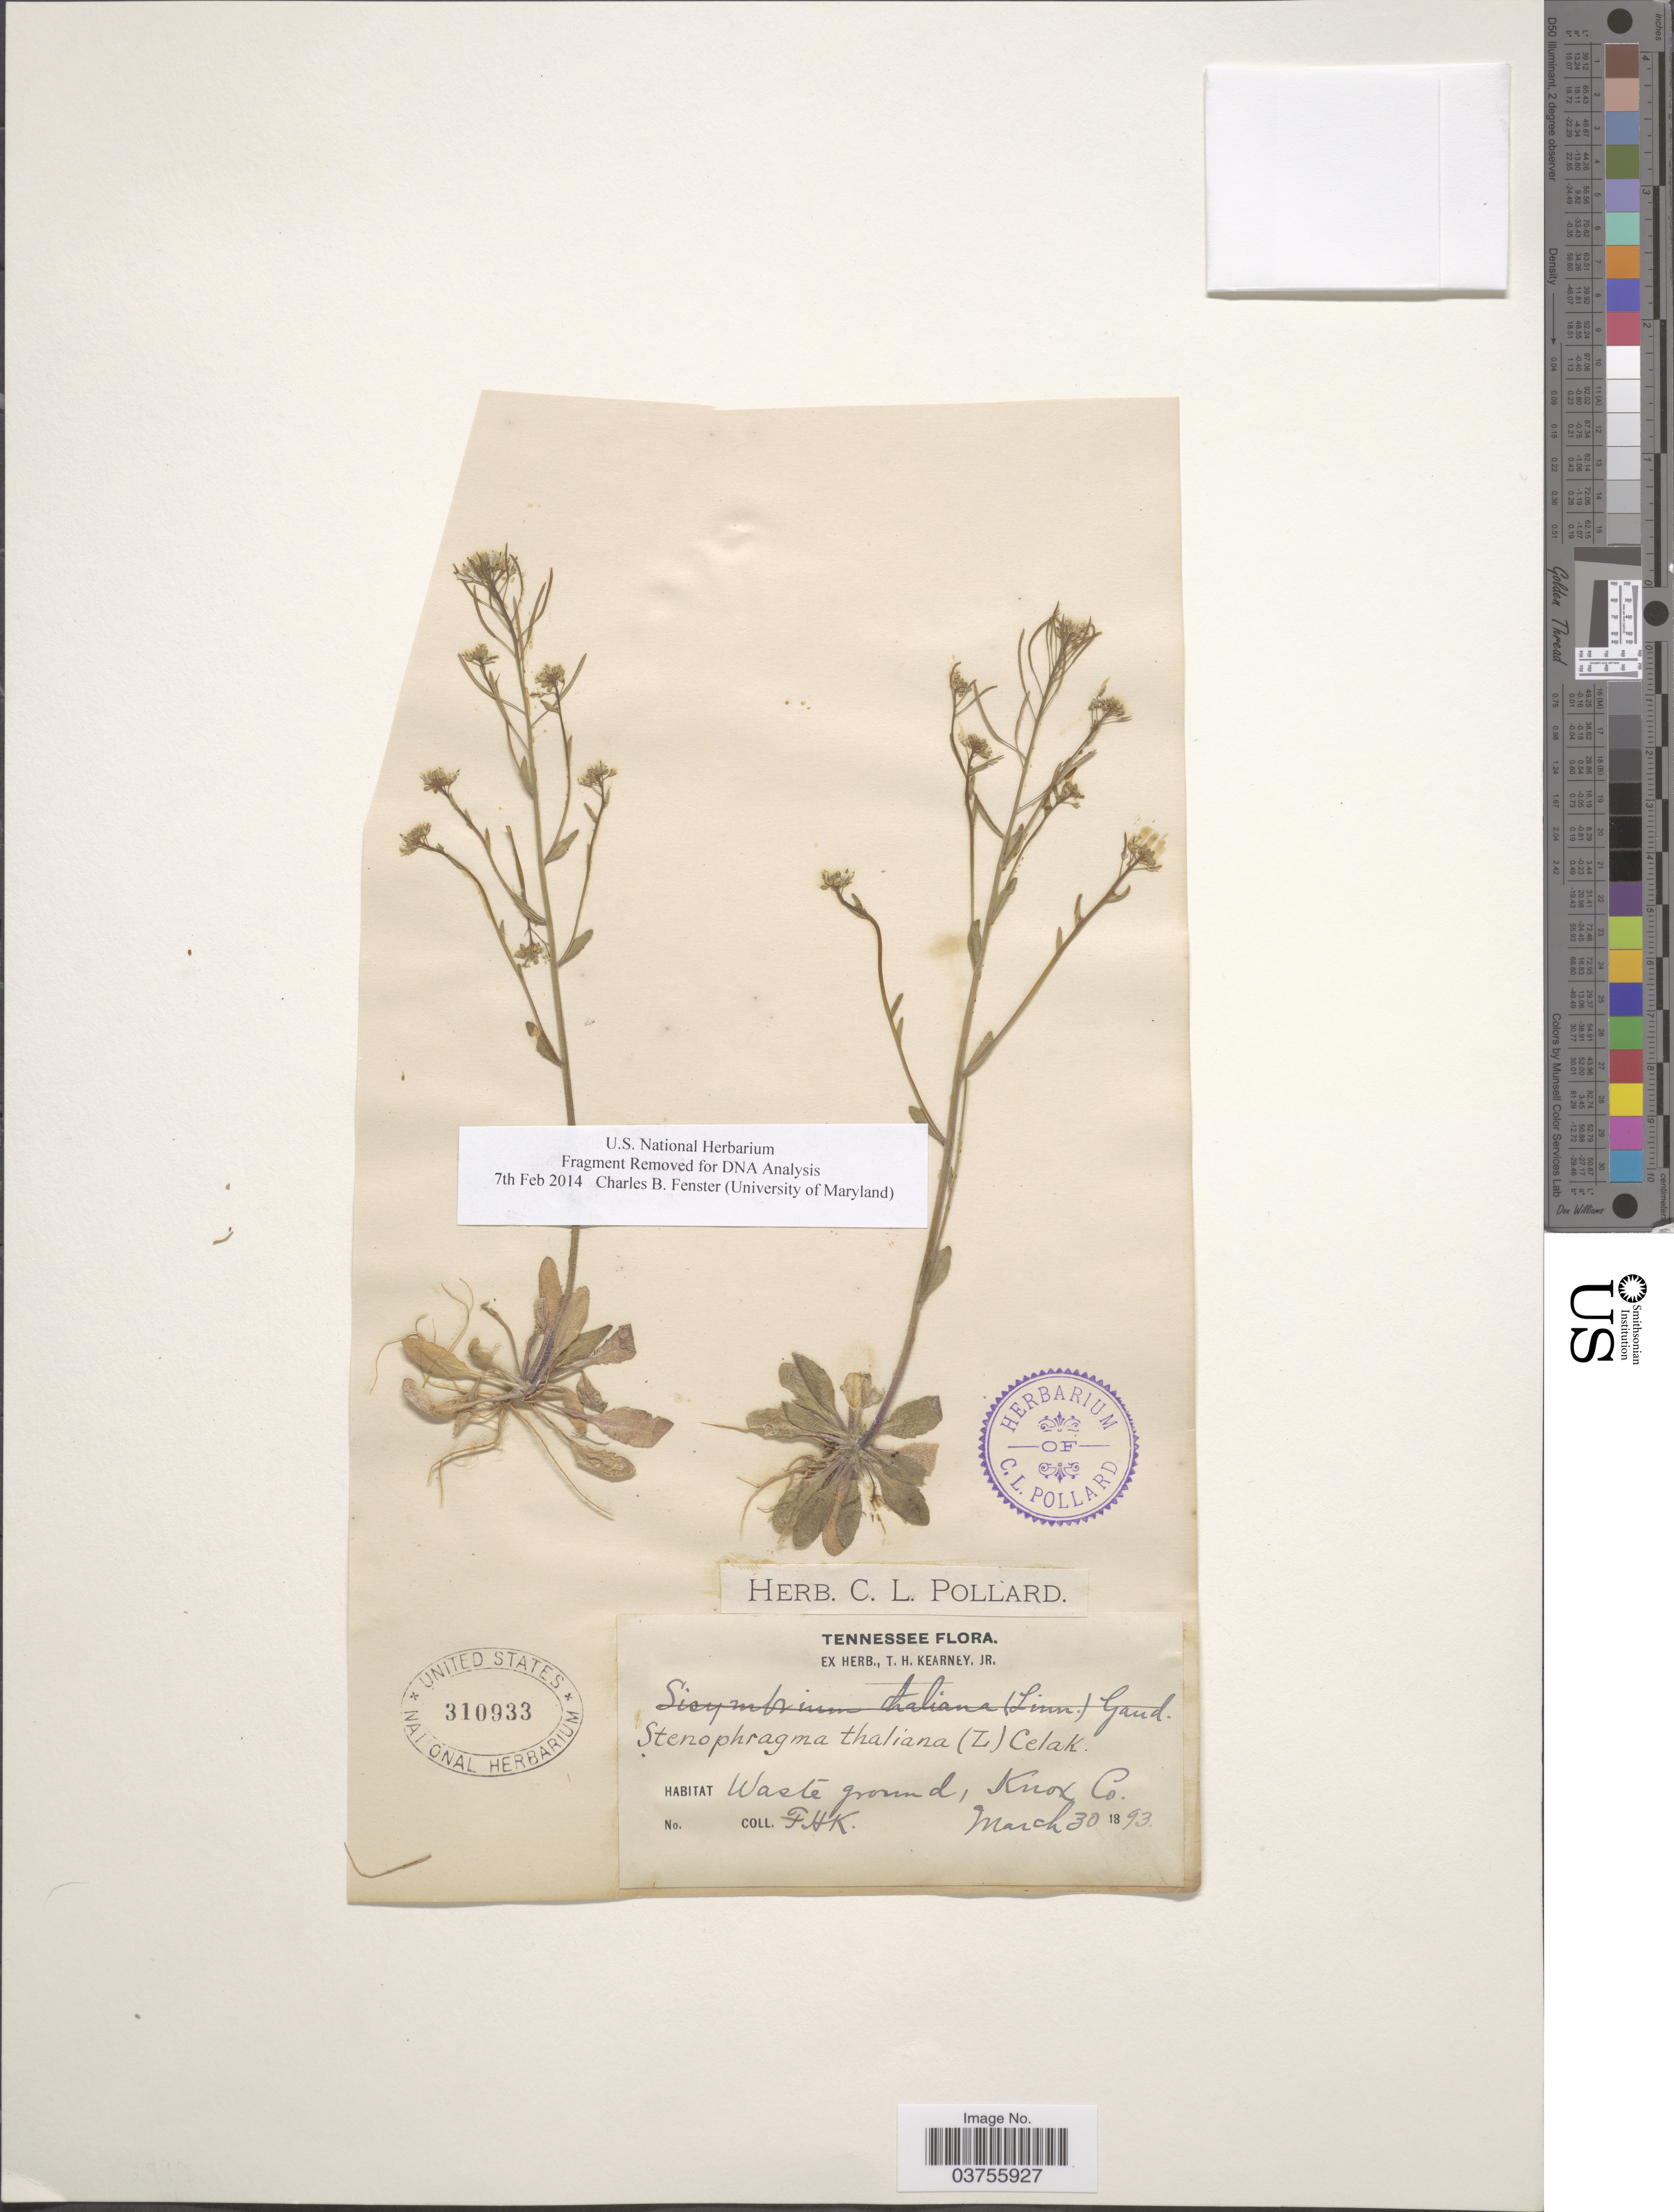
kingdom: Plantae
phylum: Tracheophyta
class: Magnoliopsida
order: Brassicales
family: Brassicaceae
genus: Arabidopsis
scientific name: Arabidopsis thaliana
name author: (L.) Heynh.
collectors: T. H. Kearney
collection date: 1893-03-30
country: United States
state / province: Tennessee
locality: Knox Co.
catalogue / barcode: US 310933